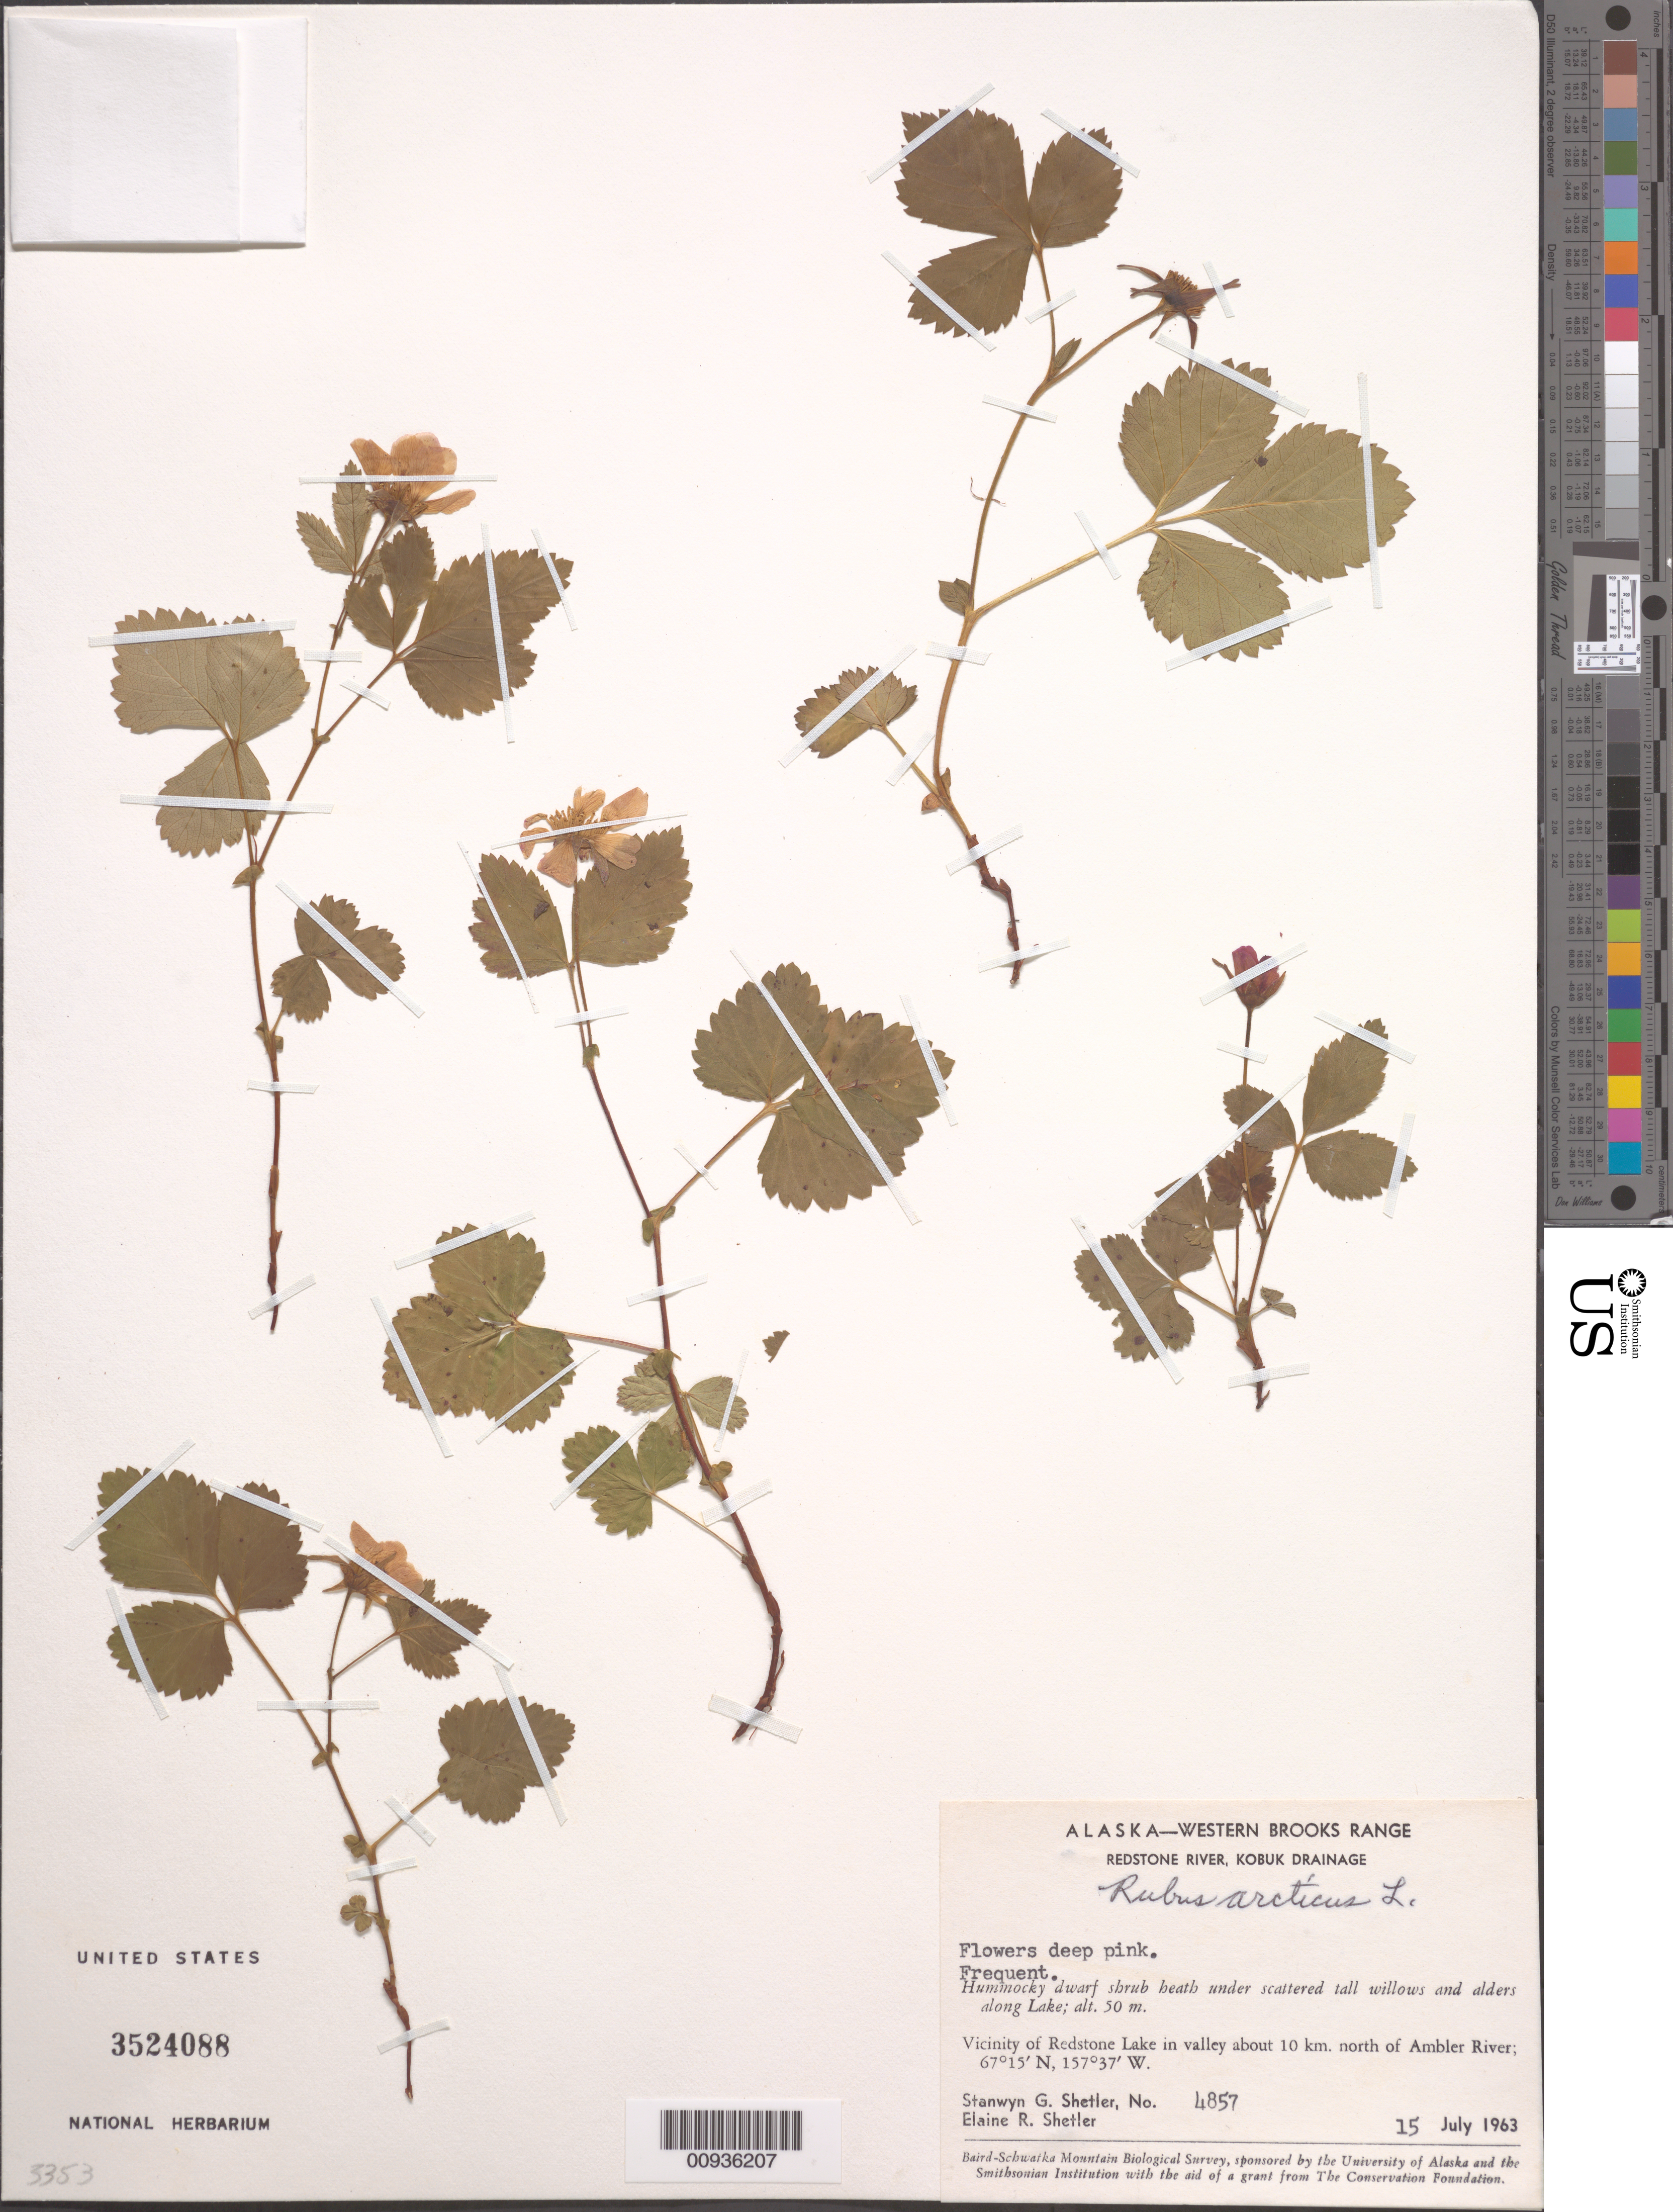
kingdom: Plantae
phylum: Tracheophyta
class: Magnoliopsida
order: Rosales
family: Rosaceae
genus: Rubus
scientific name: Rubus arcticus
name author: L.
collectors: S. Shetler & E. R. Shetler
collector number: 4857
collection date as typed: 15 Jul 1963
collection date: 1963-07-15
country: United States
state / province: Alaska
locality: Vicinity of Redstone Lake in valley about 10 km. north of Ambler River. Western Brooks Range, Redstone River, Kobuk Drainage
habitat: Hummocky dwarf shrub heath under scattered tall willows and alders along Lake.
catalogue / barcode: US 3524088